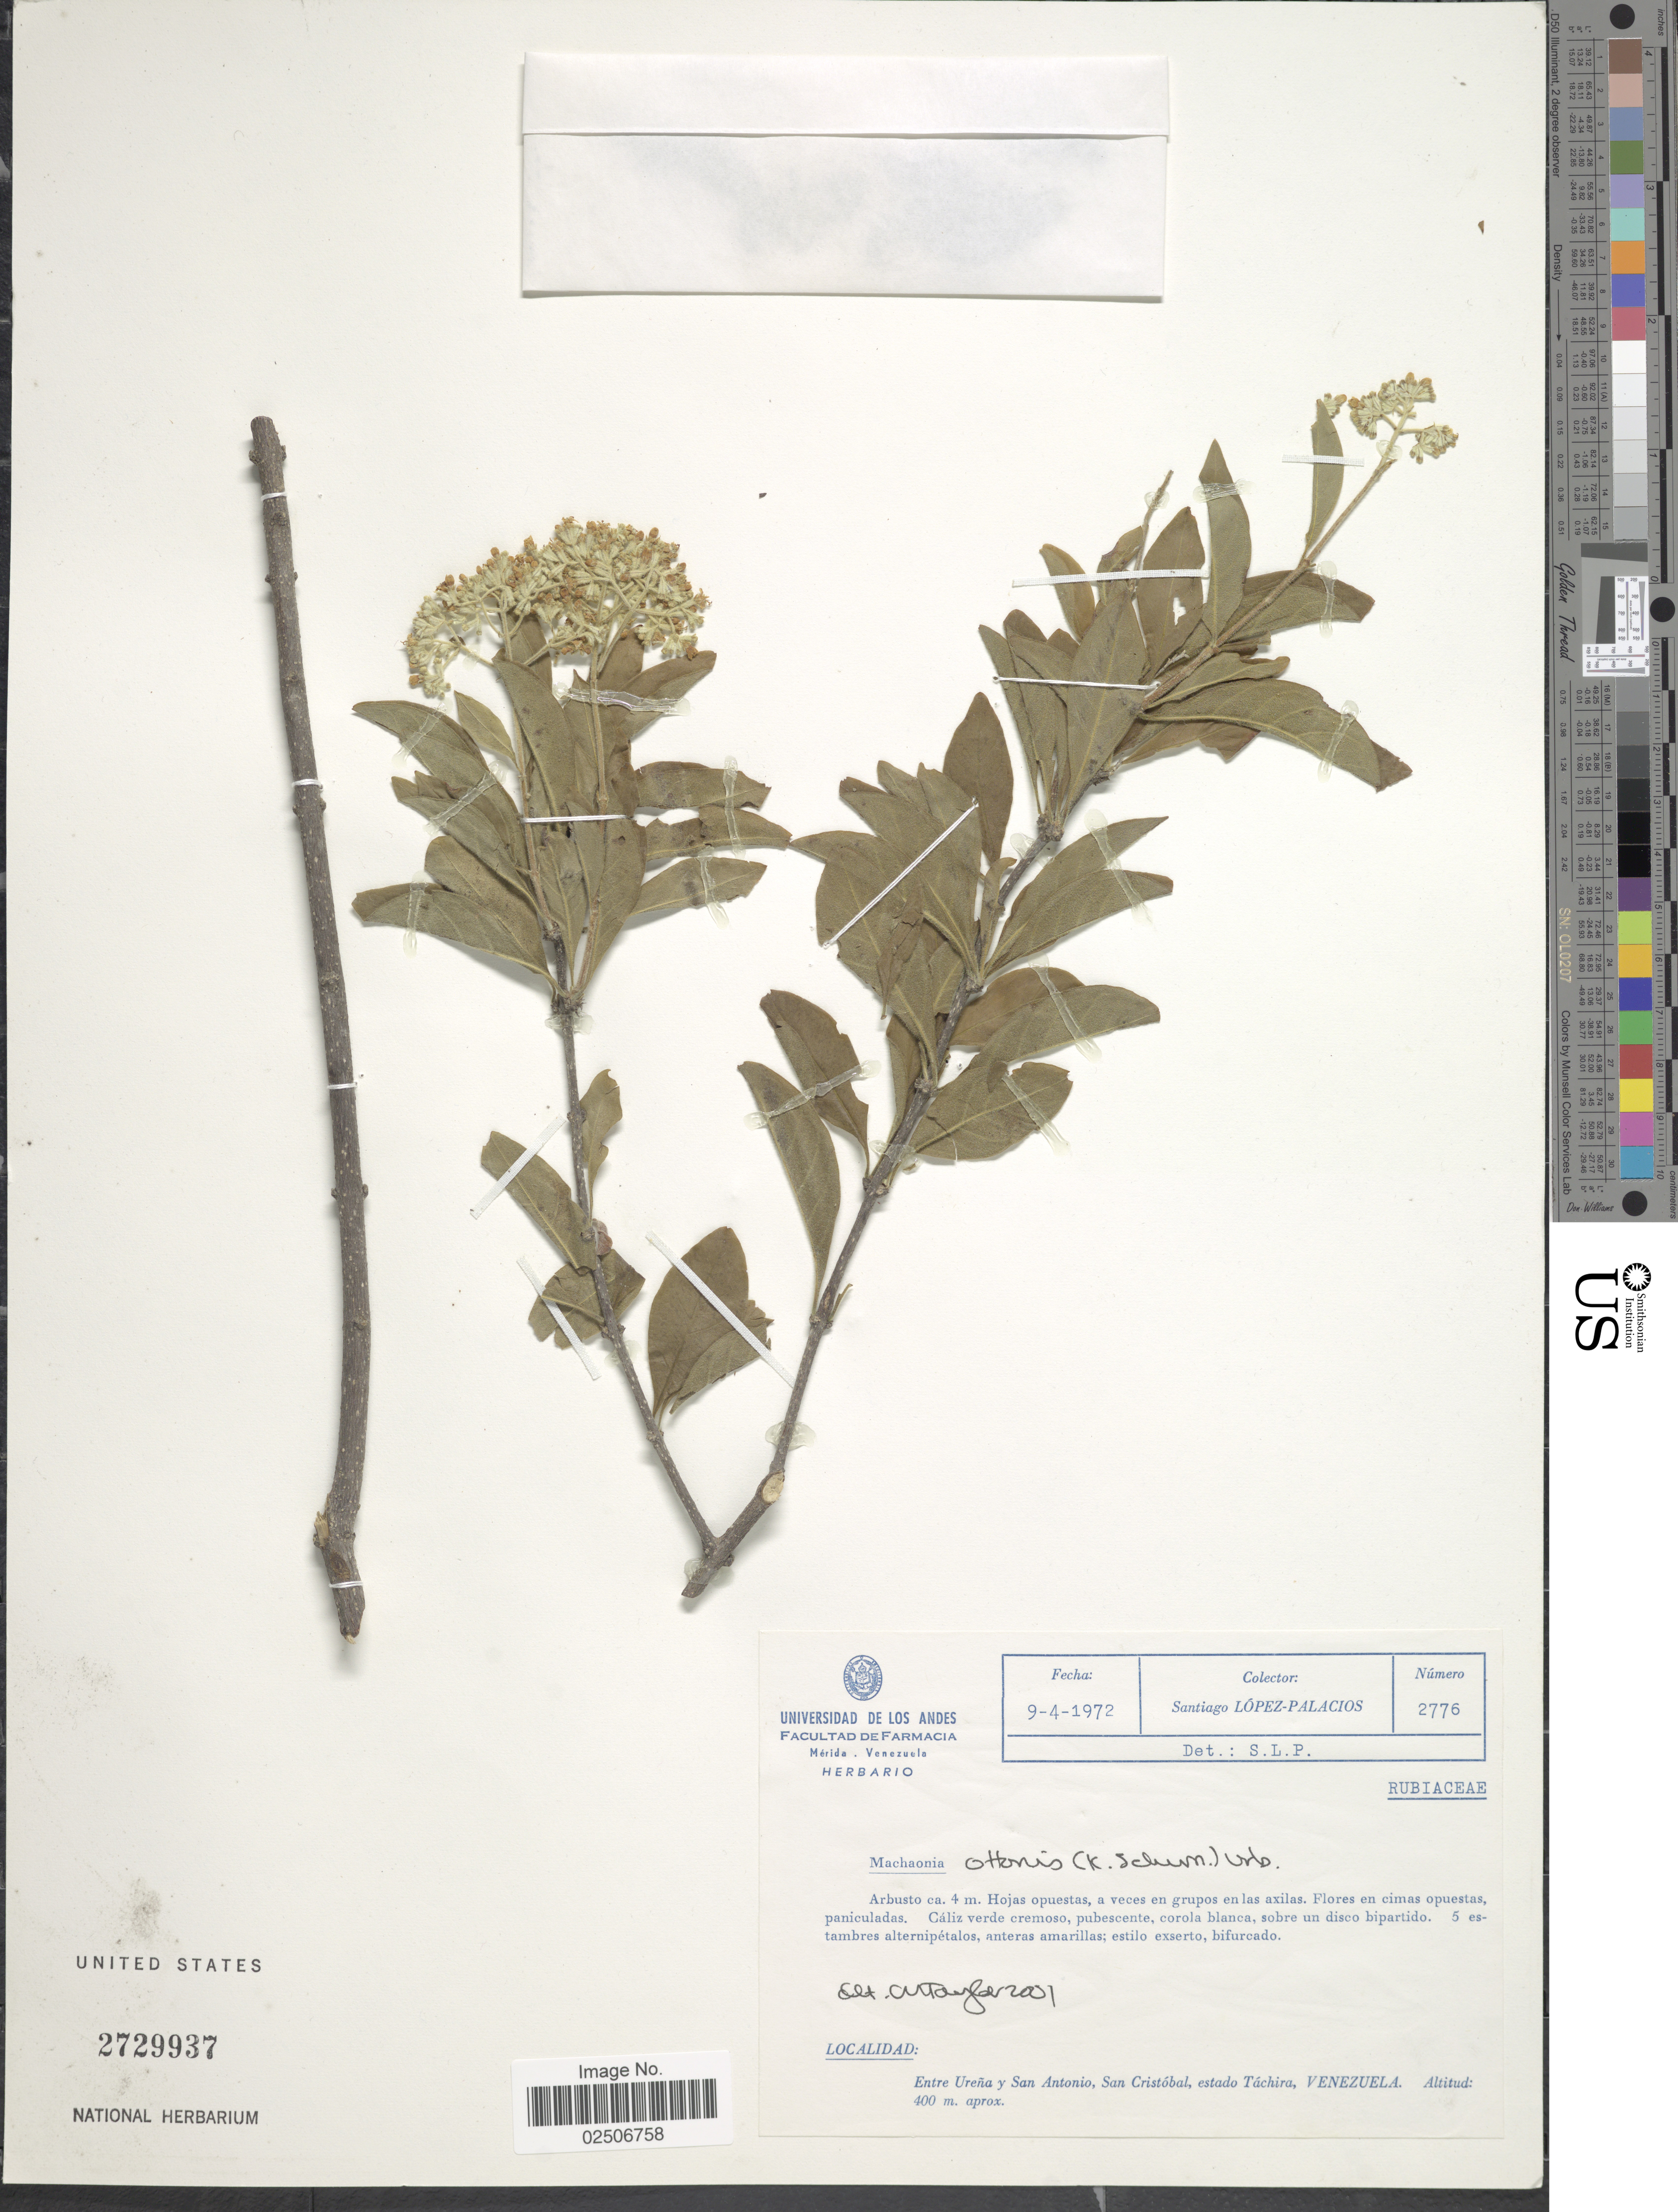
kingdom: Plantae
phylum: Tracheophyta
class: Magnoliopsida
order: Gentianales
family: Rubiaceae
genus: Machaonia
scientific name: Machaonia ottonis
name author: (K. Schum.) Urb.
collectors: S. López-Palacios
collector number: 2776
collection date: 1972-04-09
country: Venezuela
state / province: Tachira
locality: Entre urena y San Antonio, San Cristobal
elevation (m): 400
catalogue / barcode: US 2729937